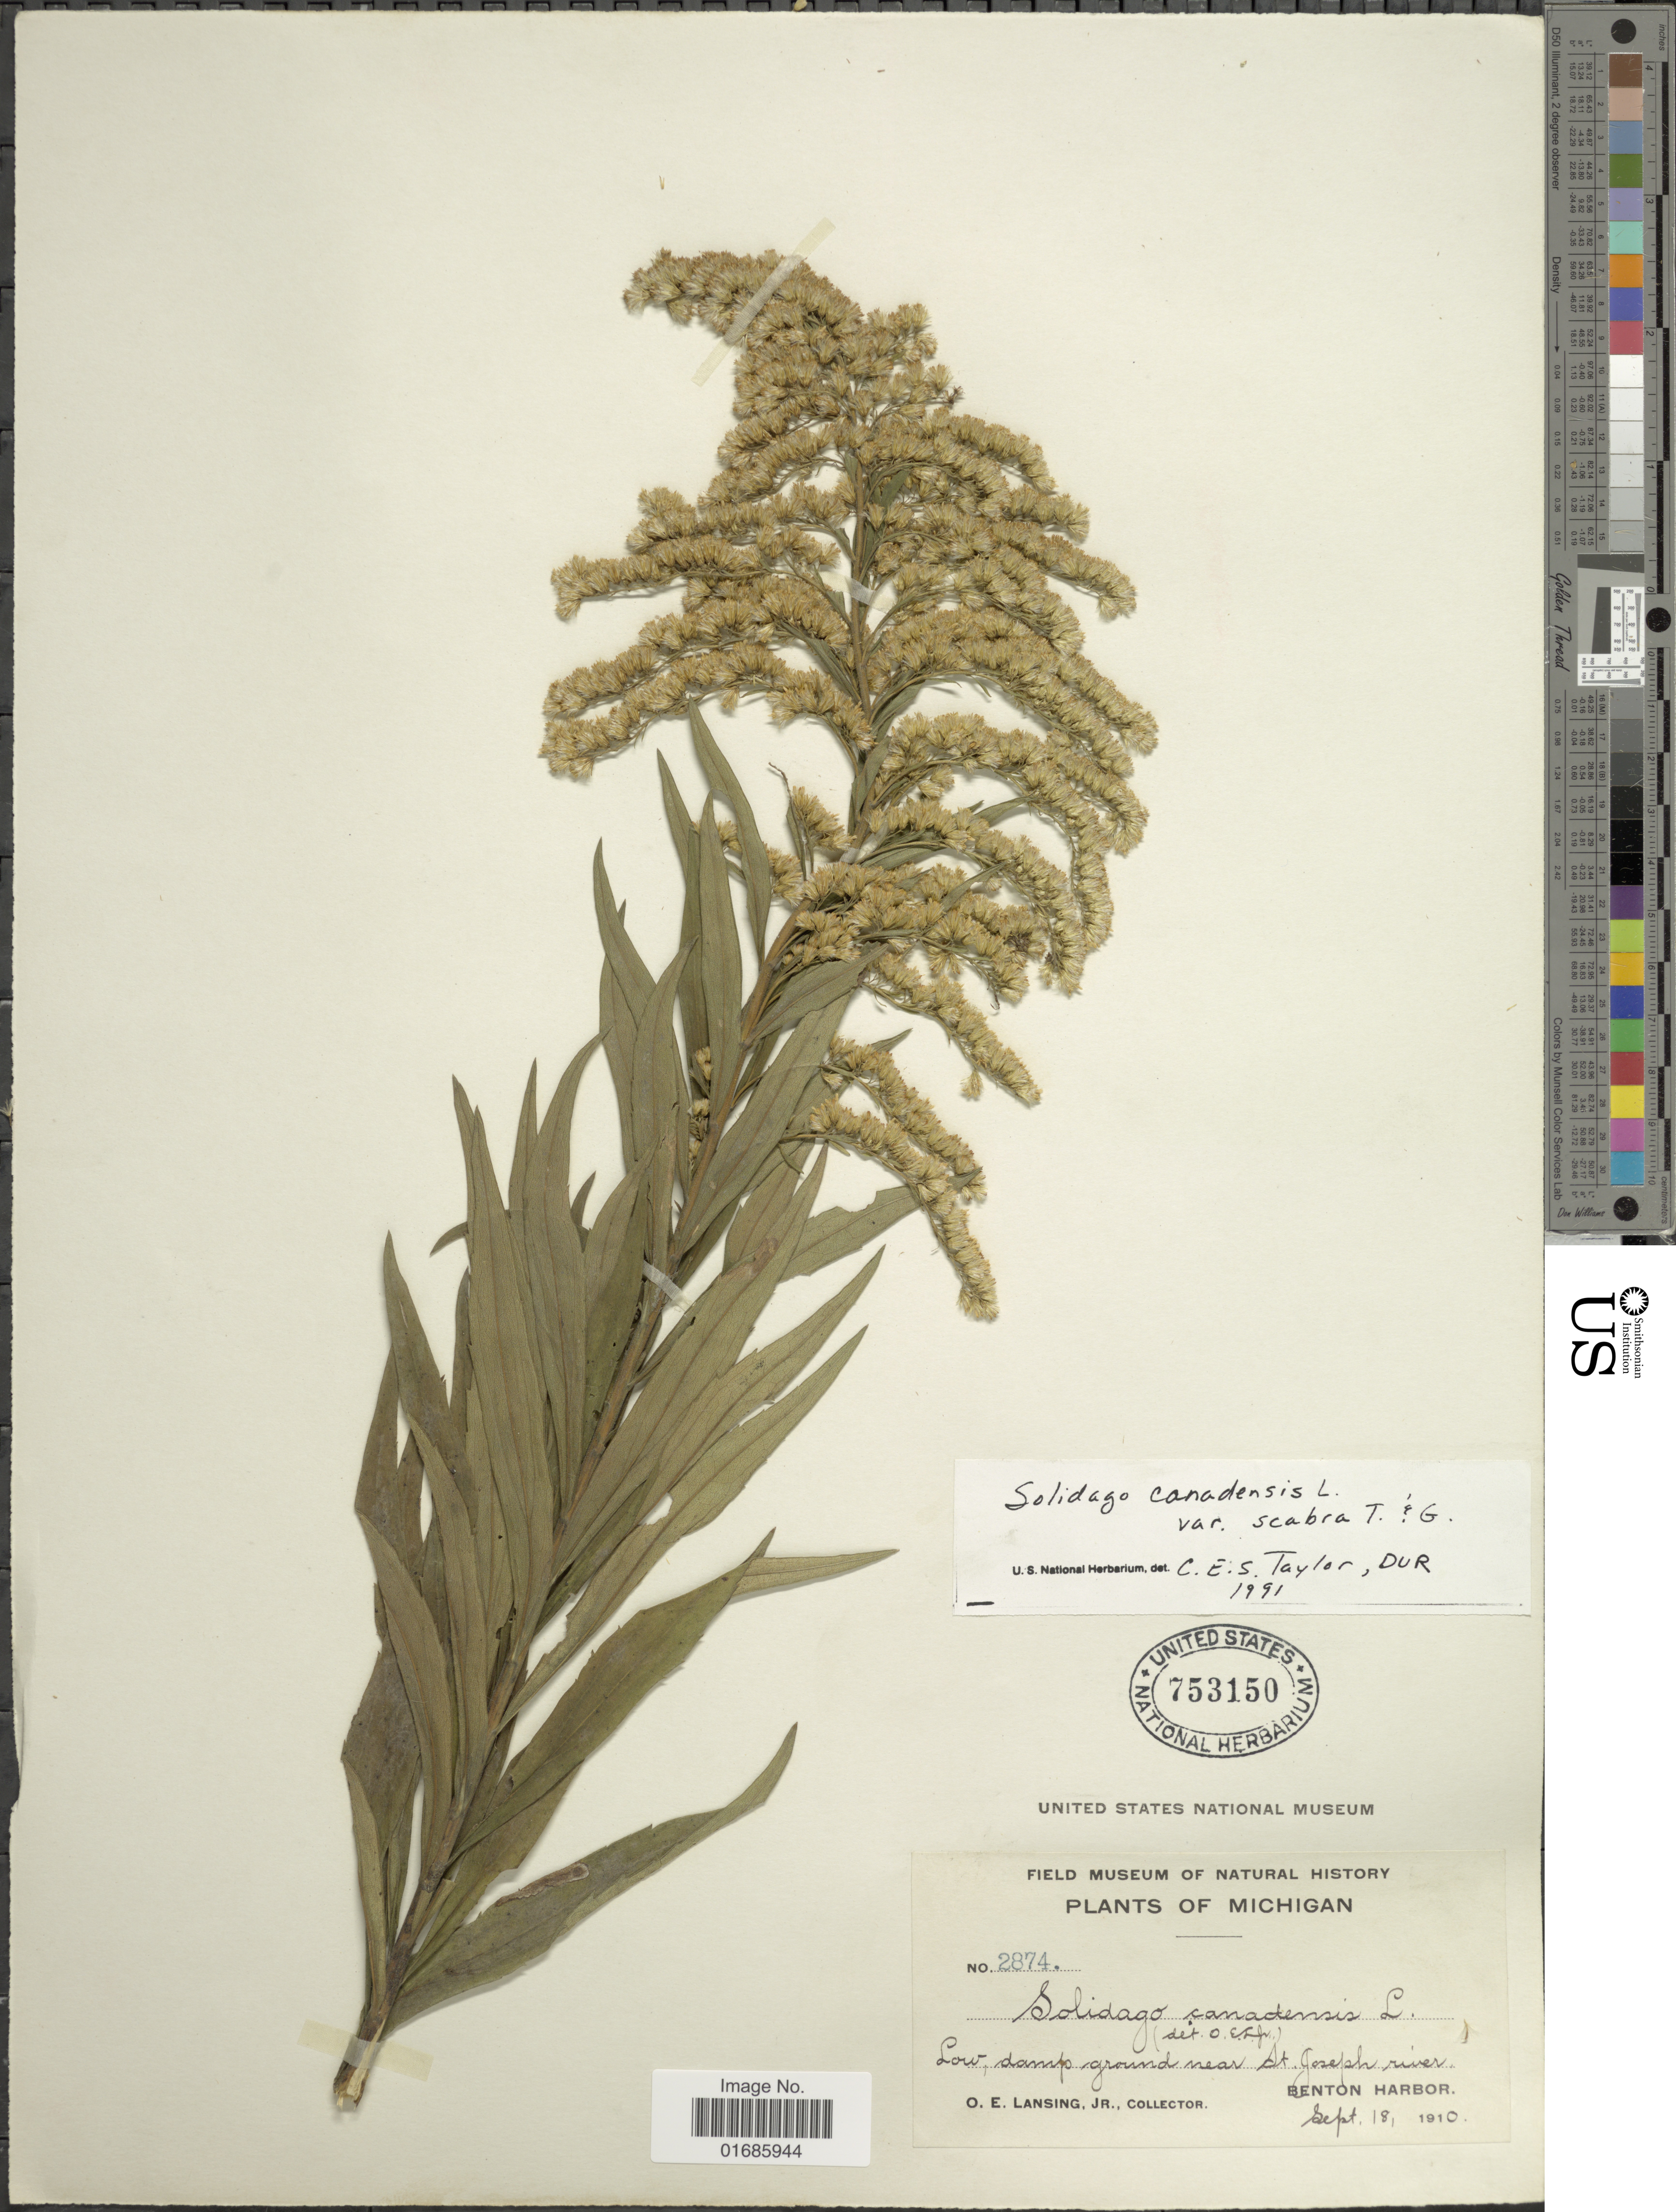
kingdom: Plantae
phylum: Tracheophyta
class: Magnoliopsida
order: Asterales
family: Asteraceae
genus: Solidago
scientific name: Solidago canadensis var. scabra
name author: (Muhl. ex Willd.) Torr. & A. Gray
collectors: O. Lansing Jr.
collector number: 2874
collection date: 1910-09-18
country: United States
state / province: Michigan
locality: Near St. Joseph River, Benton Harbor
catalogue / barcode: US 753150